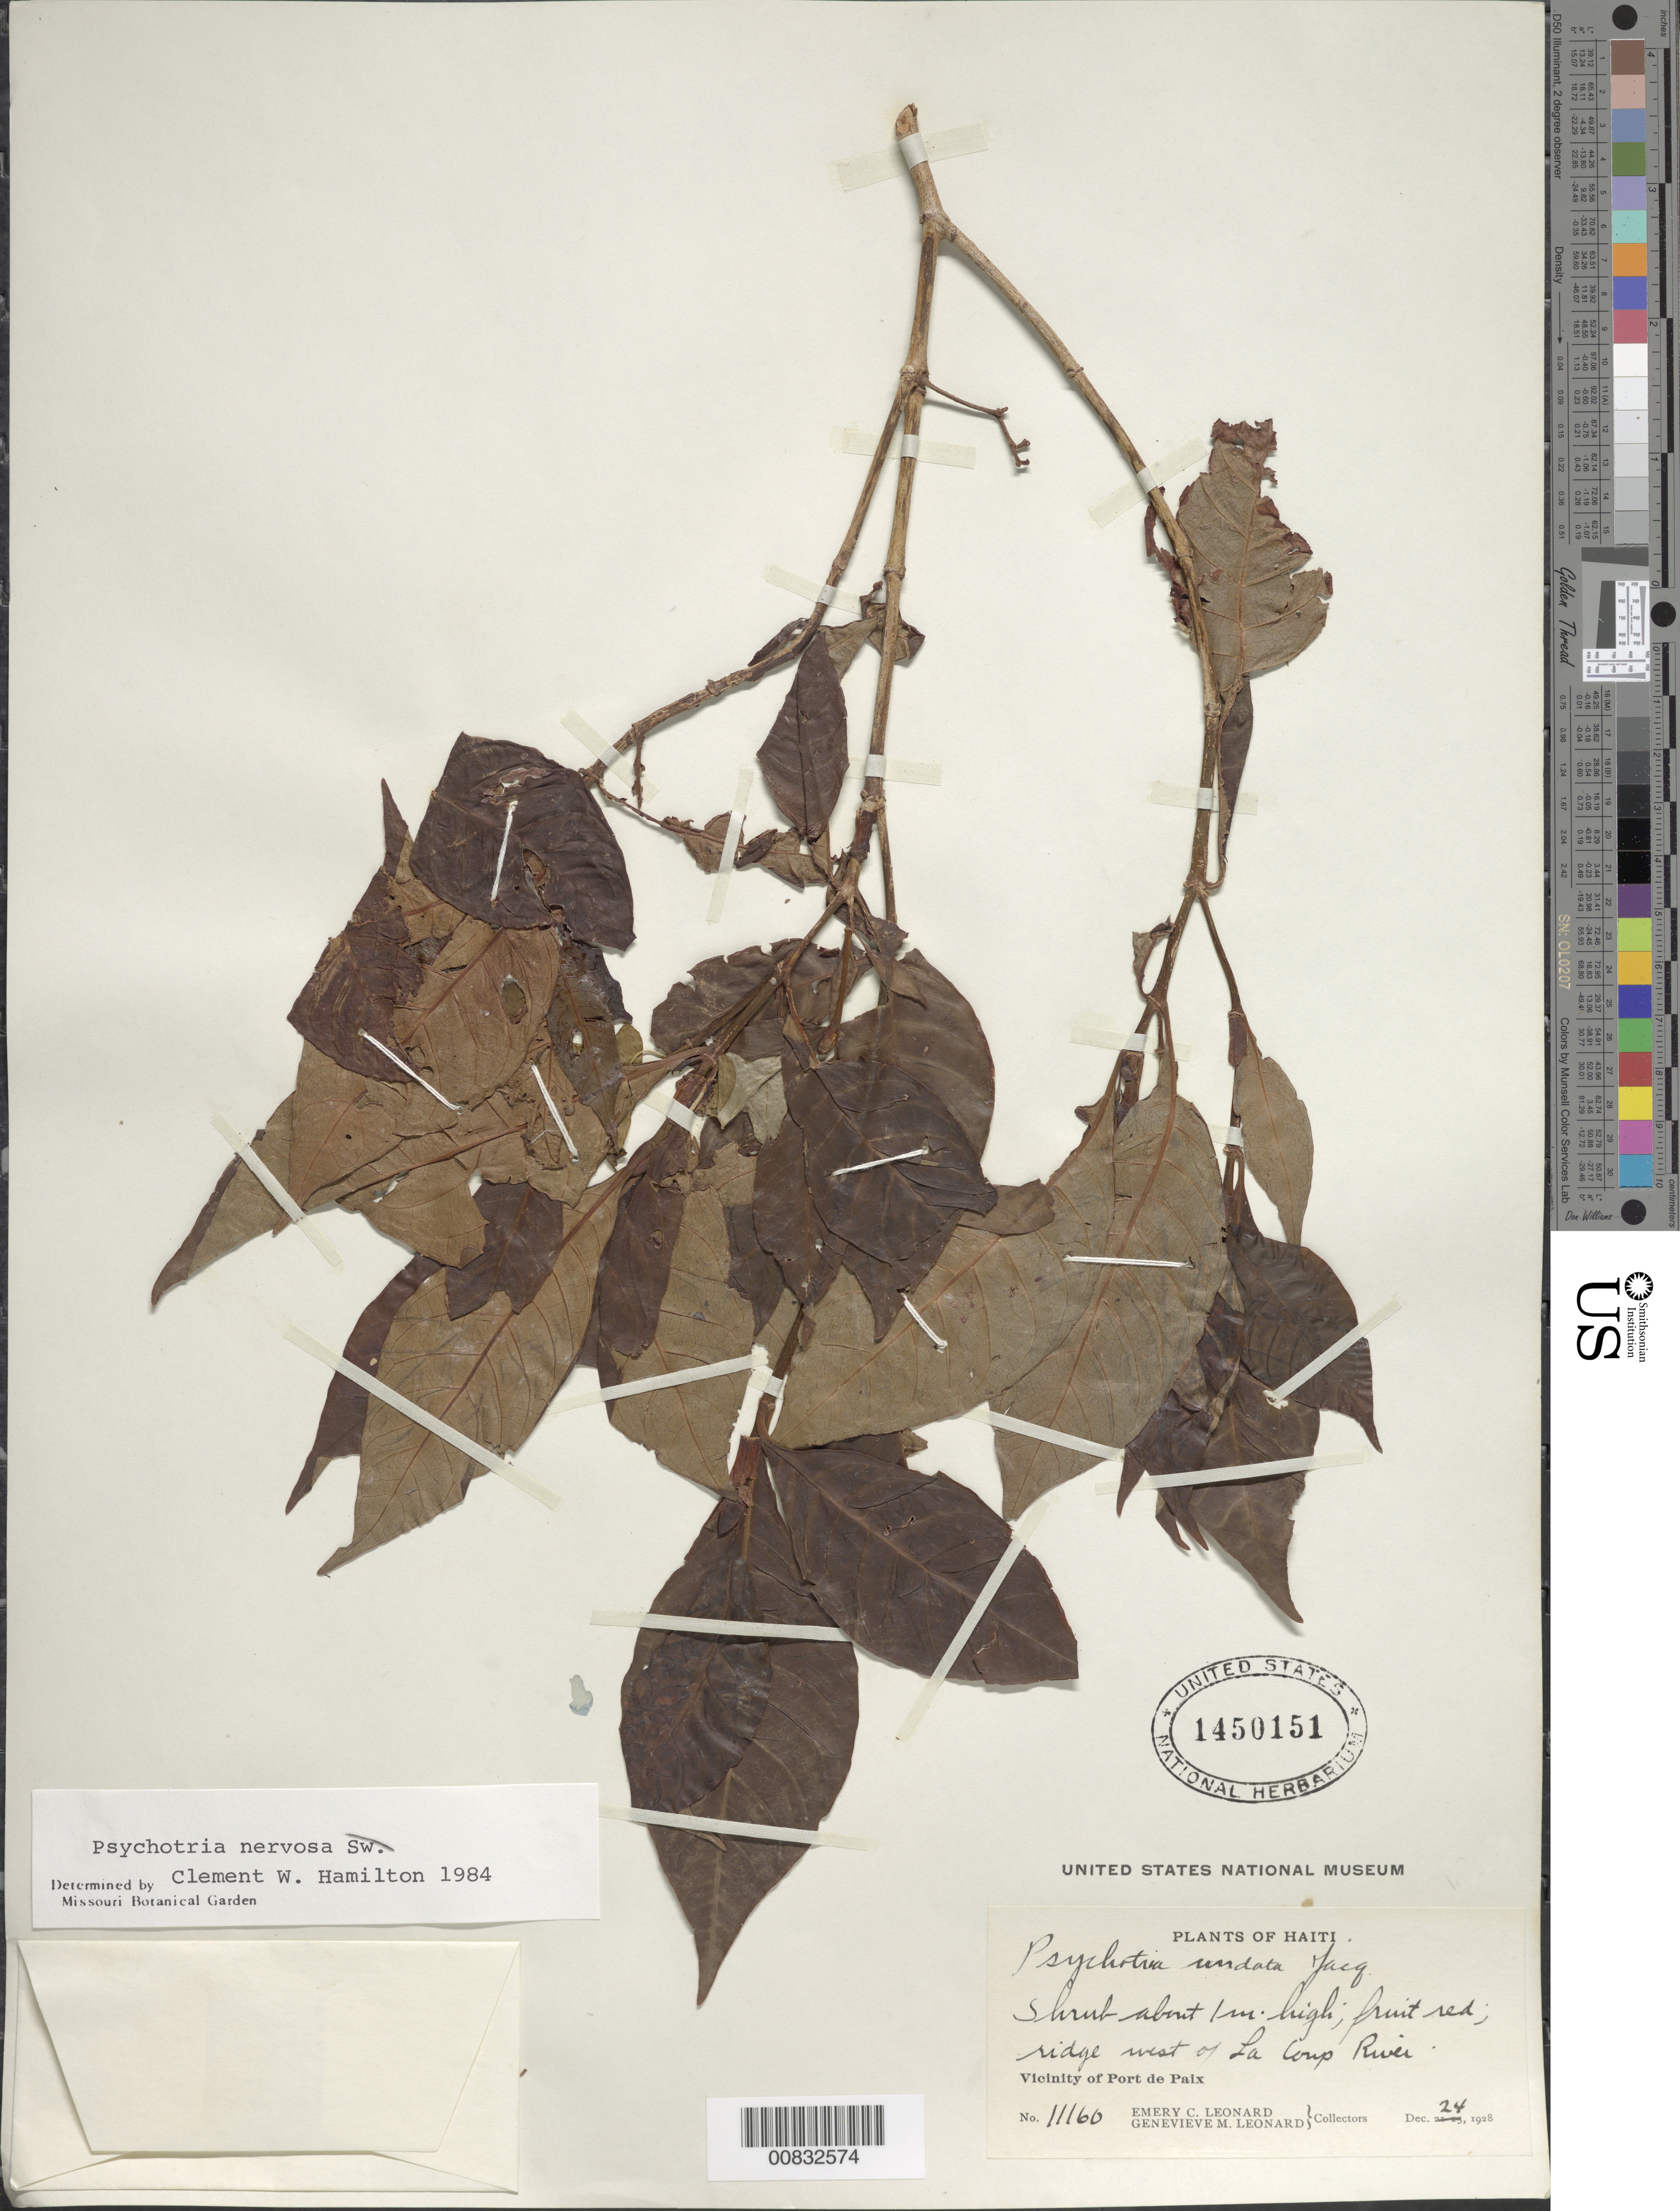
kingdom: Plantae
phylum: Tracheophyta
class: Magnoliopsida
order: Gentianales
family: Rubiaceae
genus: Psychotria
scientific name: Psychotria nervosa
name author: Sw.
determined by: Hamilton, C. W.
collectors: E. C. Leonard & G. M. Leonard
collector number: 11160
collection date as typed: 24 Dec 1928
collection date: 1928-12-24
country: Haiti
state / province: Nord-Ouest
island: Hispaniola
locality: Vicinity of Port de Paix, W of La Coup River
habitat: Ridge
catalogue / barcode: US 1450151